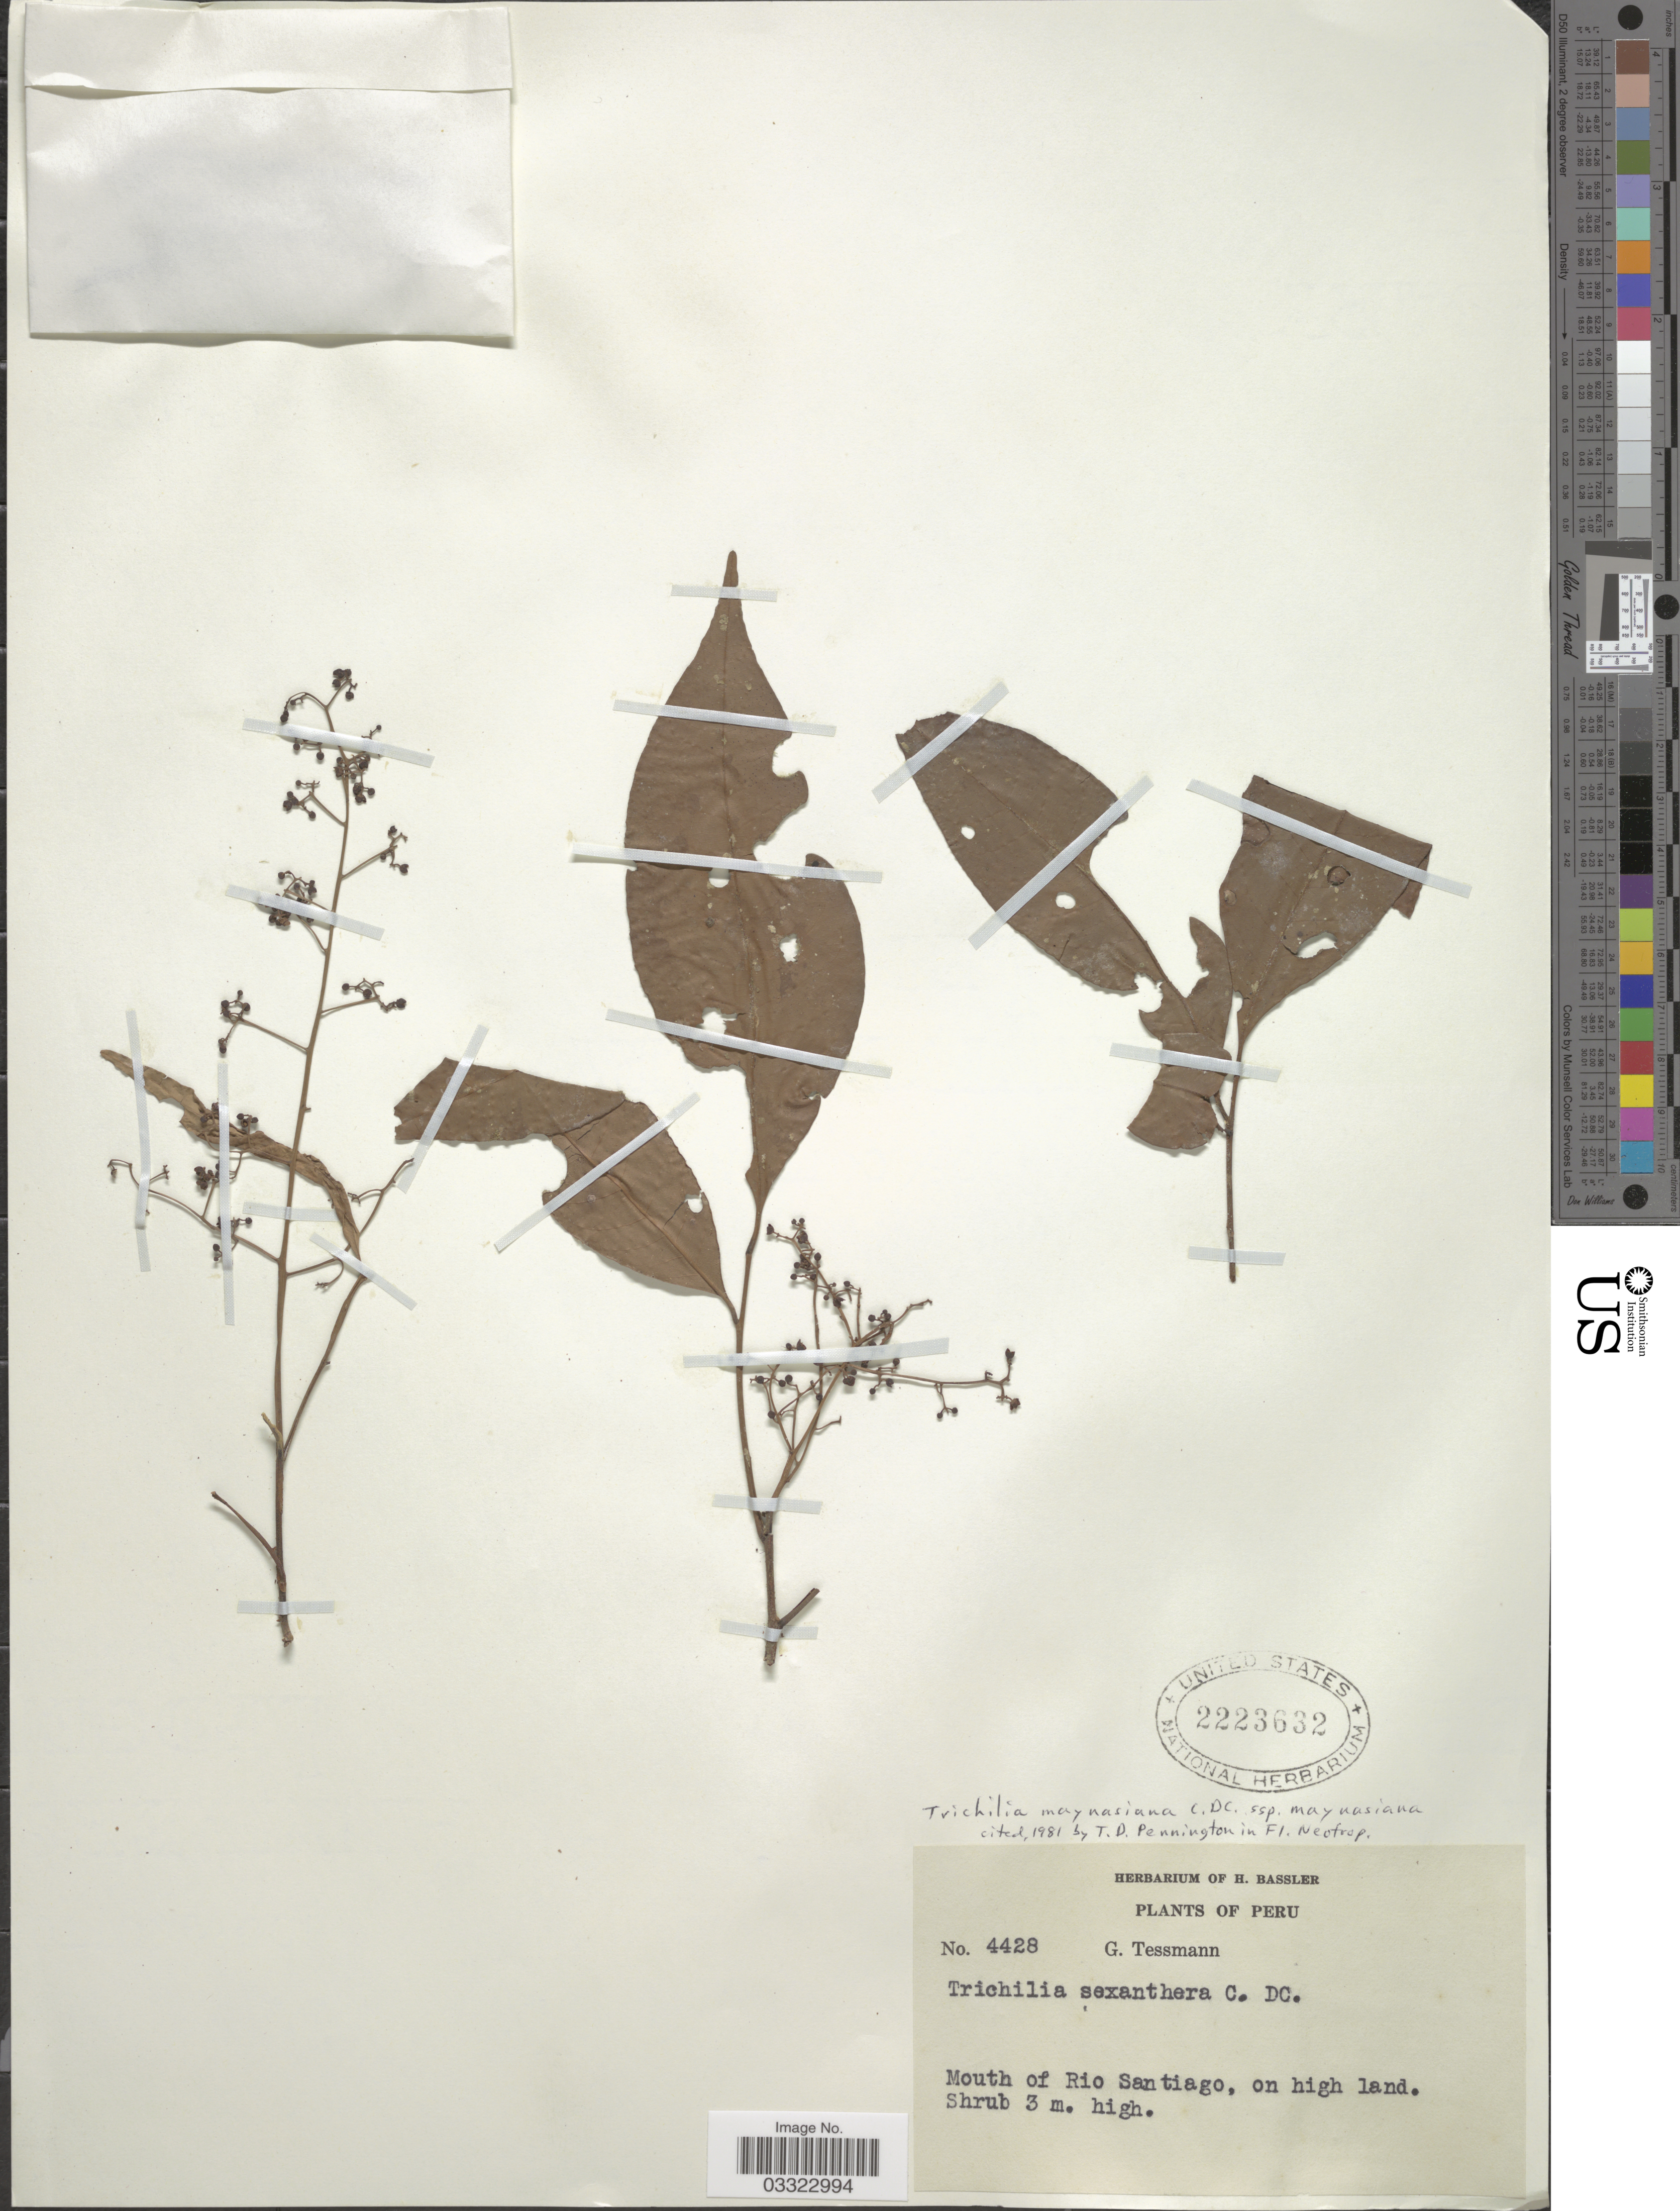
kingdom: Plantae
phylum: Tracheophyta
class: Magnoliopsida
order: Sapindales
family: Meliaceae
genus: Trichilia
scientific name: Trichilia maynasiana subsp. maynasiana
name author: C. DC.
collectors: G. Tessmann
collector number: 4428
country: Peru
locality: Mouth of Rio Santiago, on high land.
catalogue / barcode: US 2223632